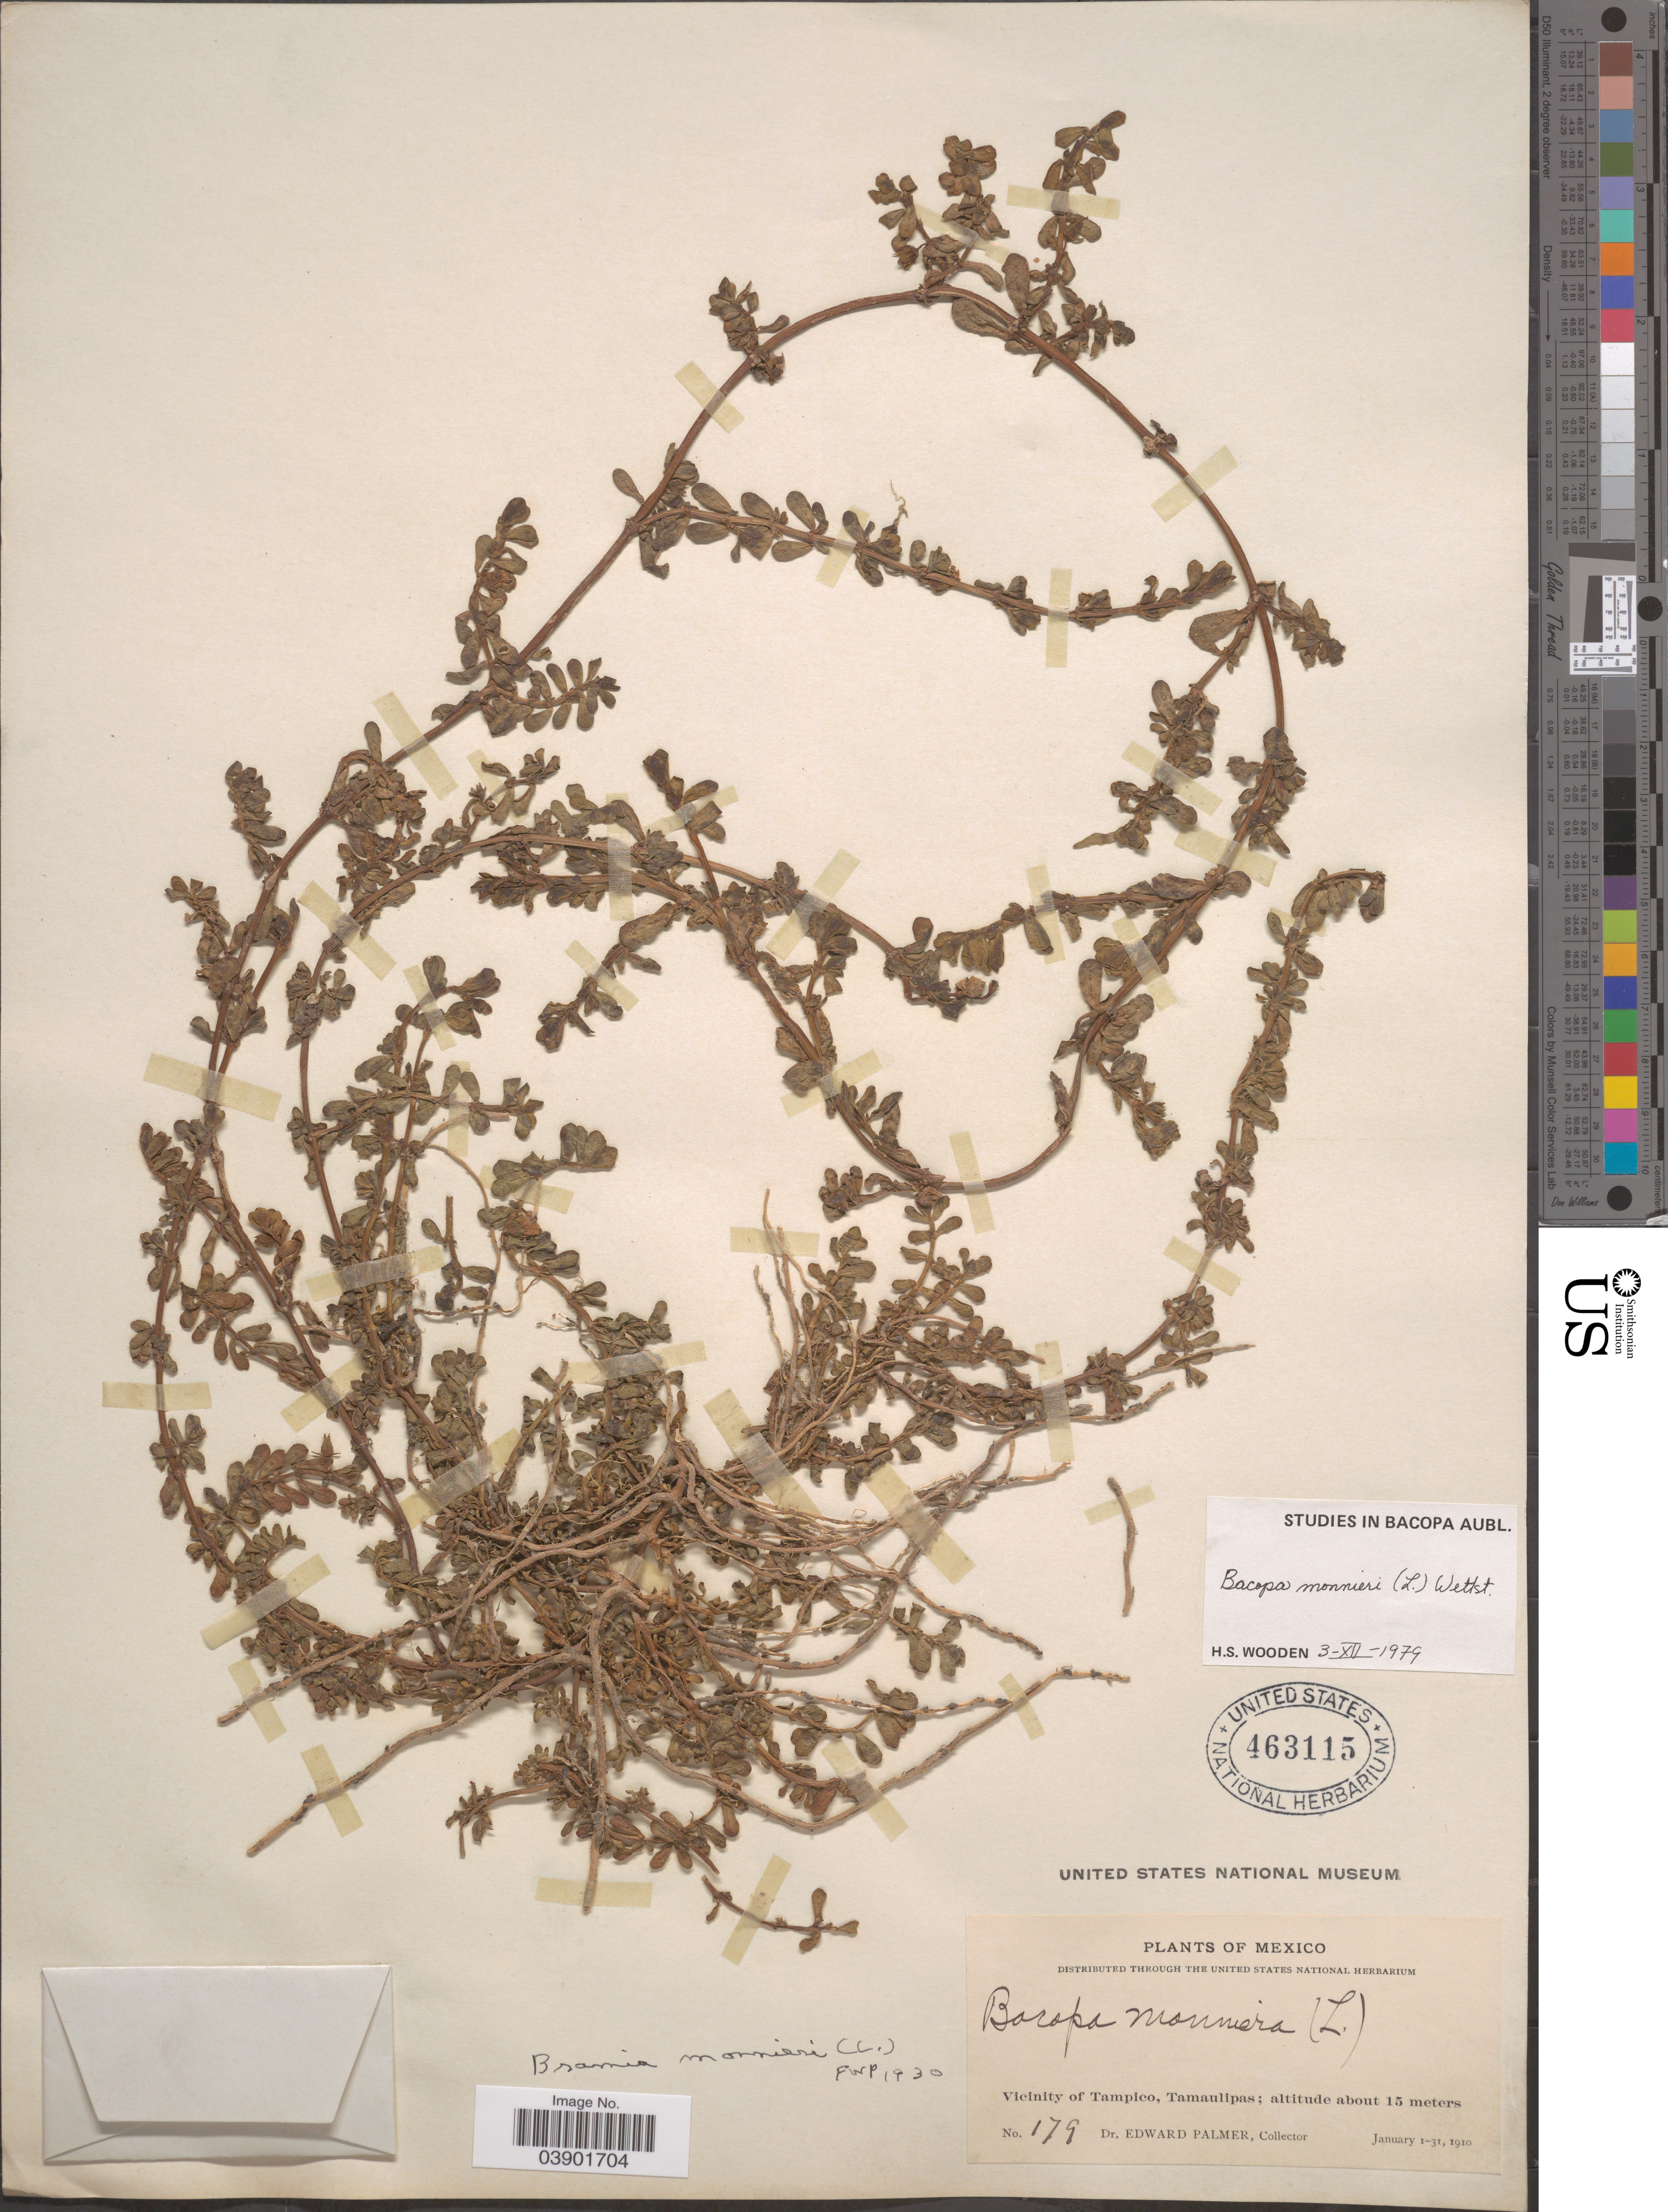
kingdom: Plantae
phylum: Tracheophyta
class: Magnoliopsida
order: Lamiales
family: Plantaginaceae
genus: Bacopa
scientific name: Bacopa monnieri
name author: (L.) Pennell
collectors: E. Palmer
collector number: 179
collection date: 1910-01-01/1910-01-31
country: Mexico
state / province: Tamaulipas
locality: Vicinity of Tampico.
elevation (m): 15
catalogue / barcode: US 463115